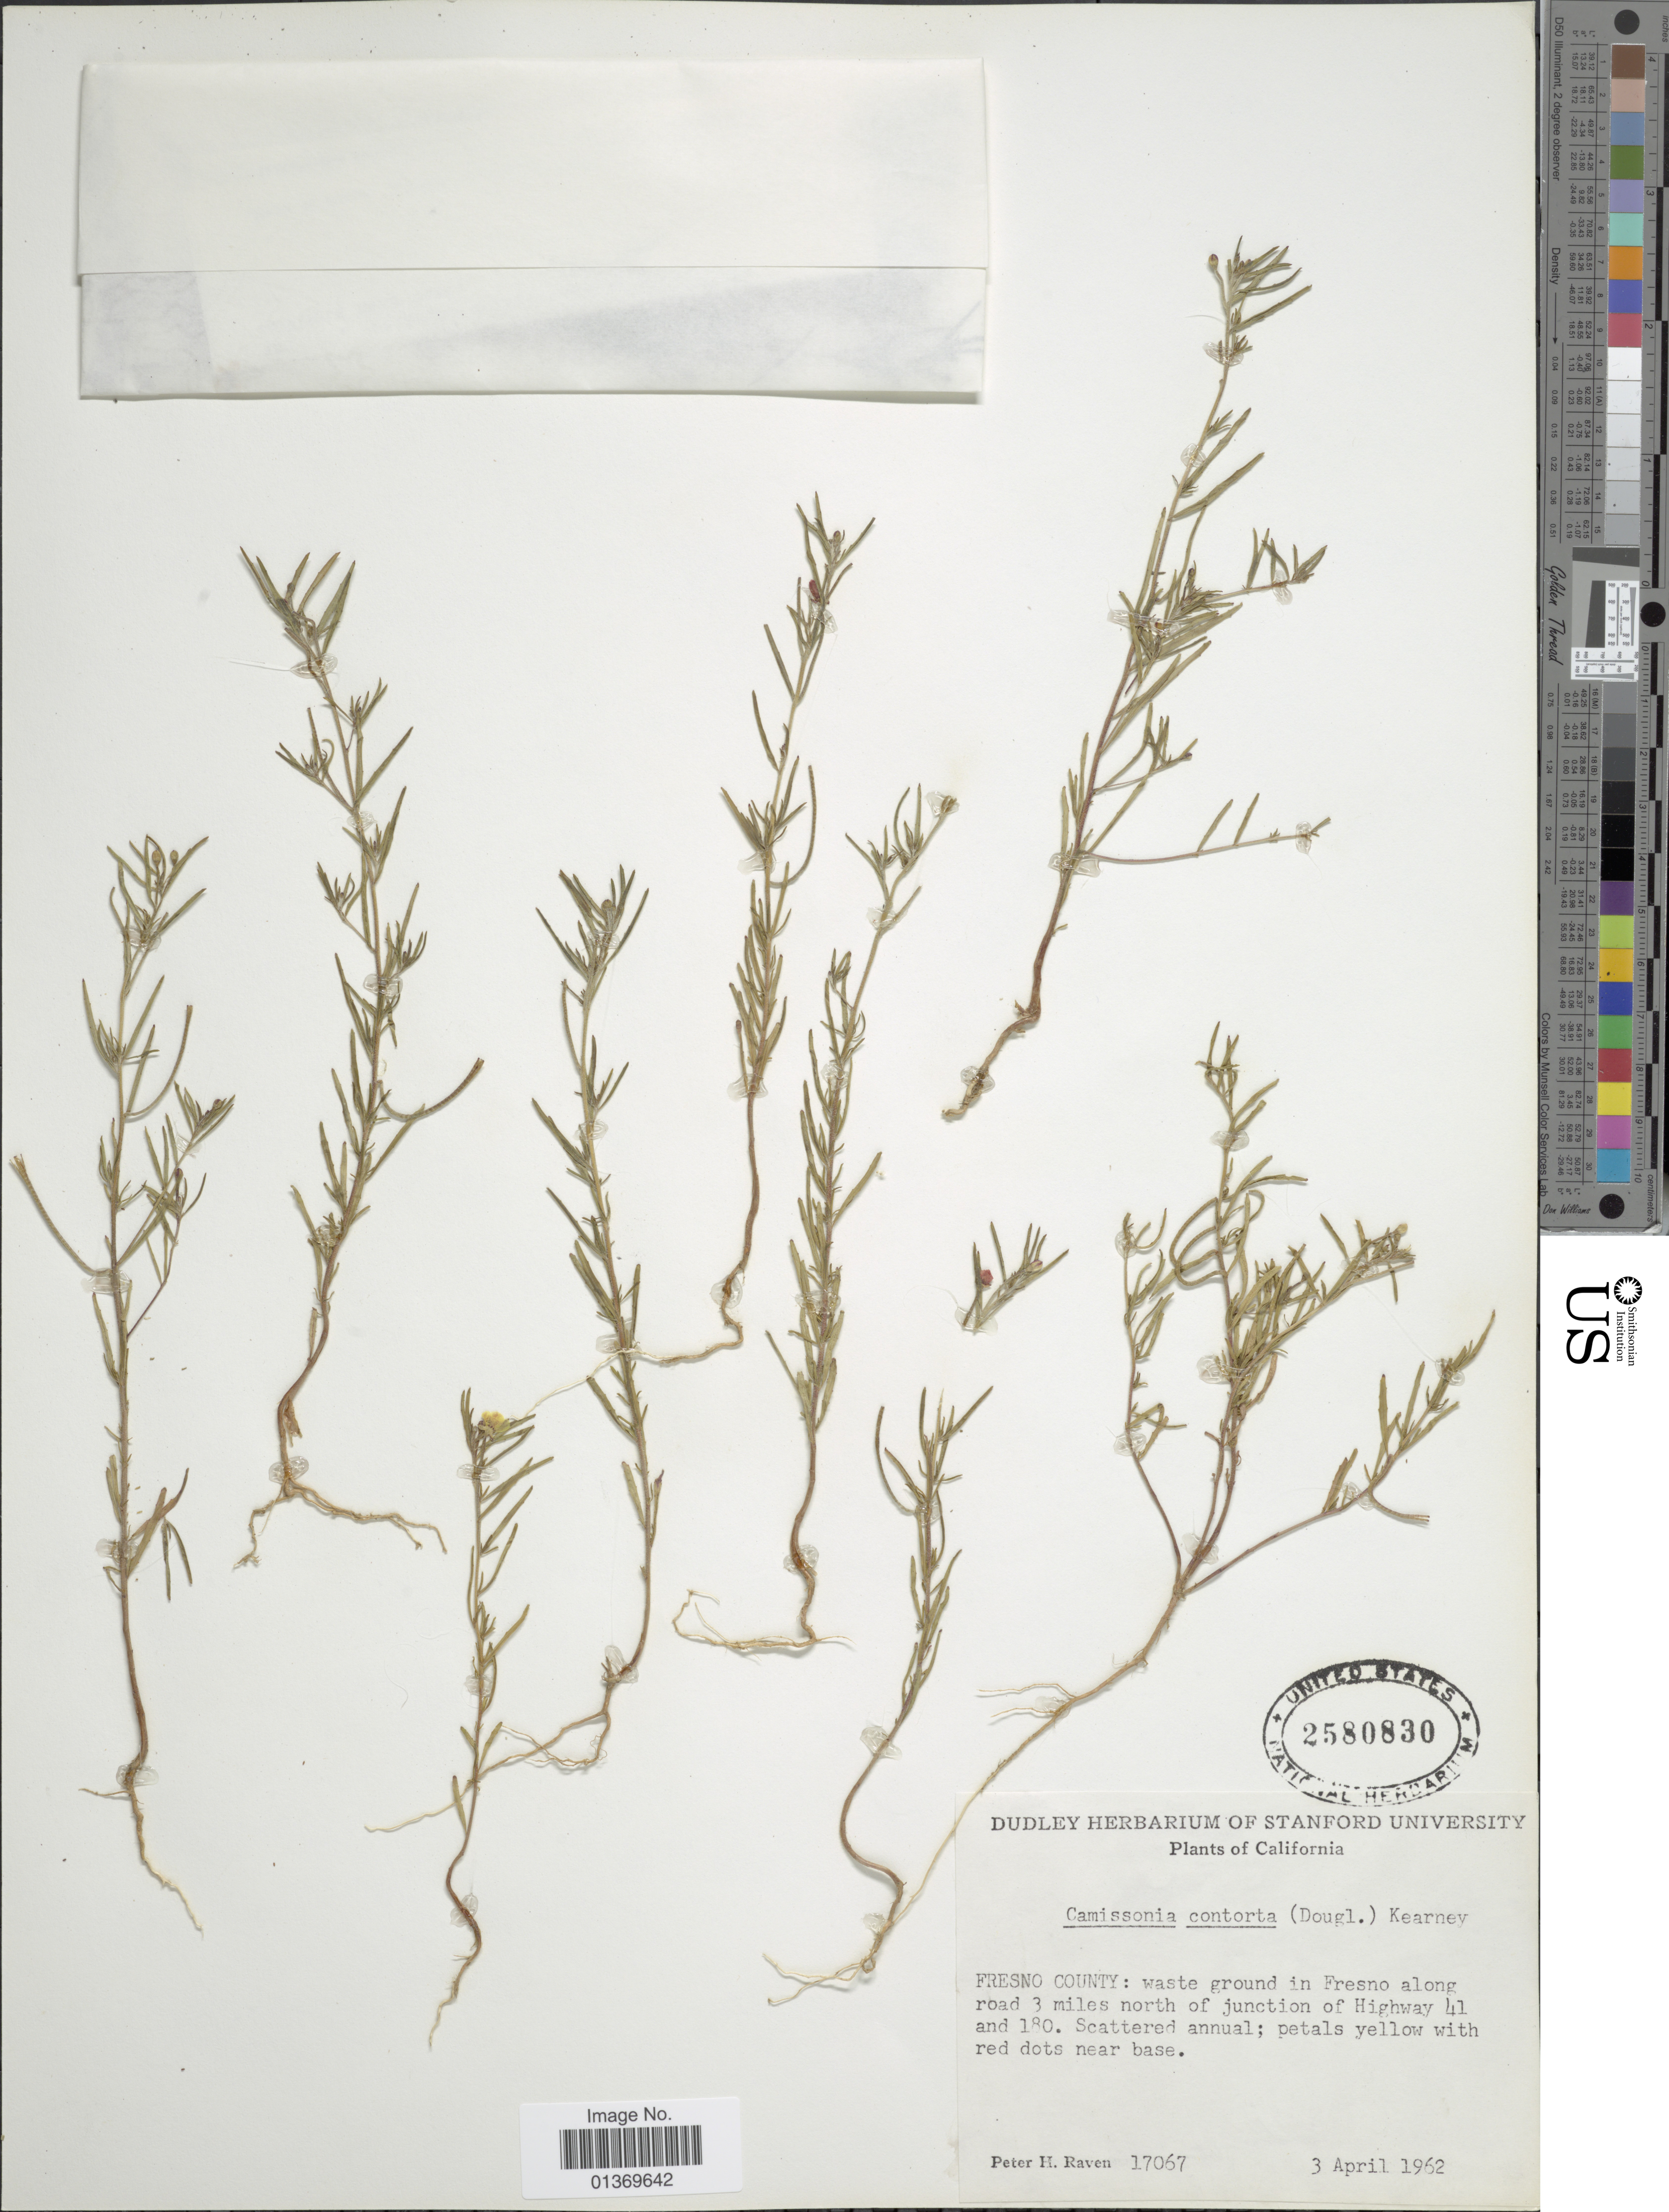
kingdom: Plantae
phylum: Tracheophyta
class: Magnoliopsida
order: Myrtales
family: Onagraceae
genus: Camissonia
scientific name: Camissonia contorta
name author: (Douglas) Kearney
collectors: P. H. Raven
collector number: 17067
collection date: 1962-04-03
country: United States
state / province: California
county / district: Fresno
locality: Fresno County: waste ground in Fresno along road 3 miles north of junction of Highway 41 and 180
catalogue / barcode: US 2580830